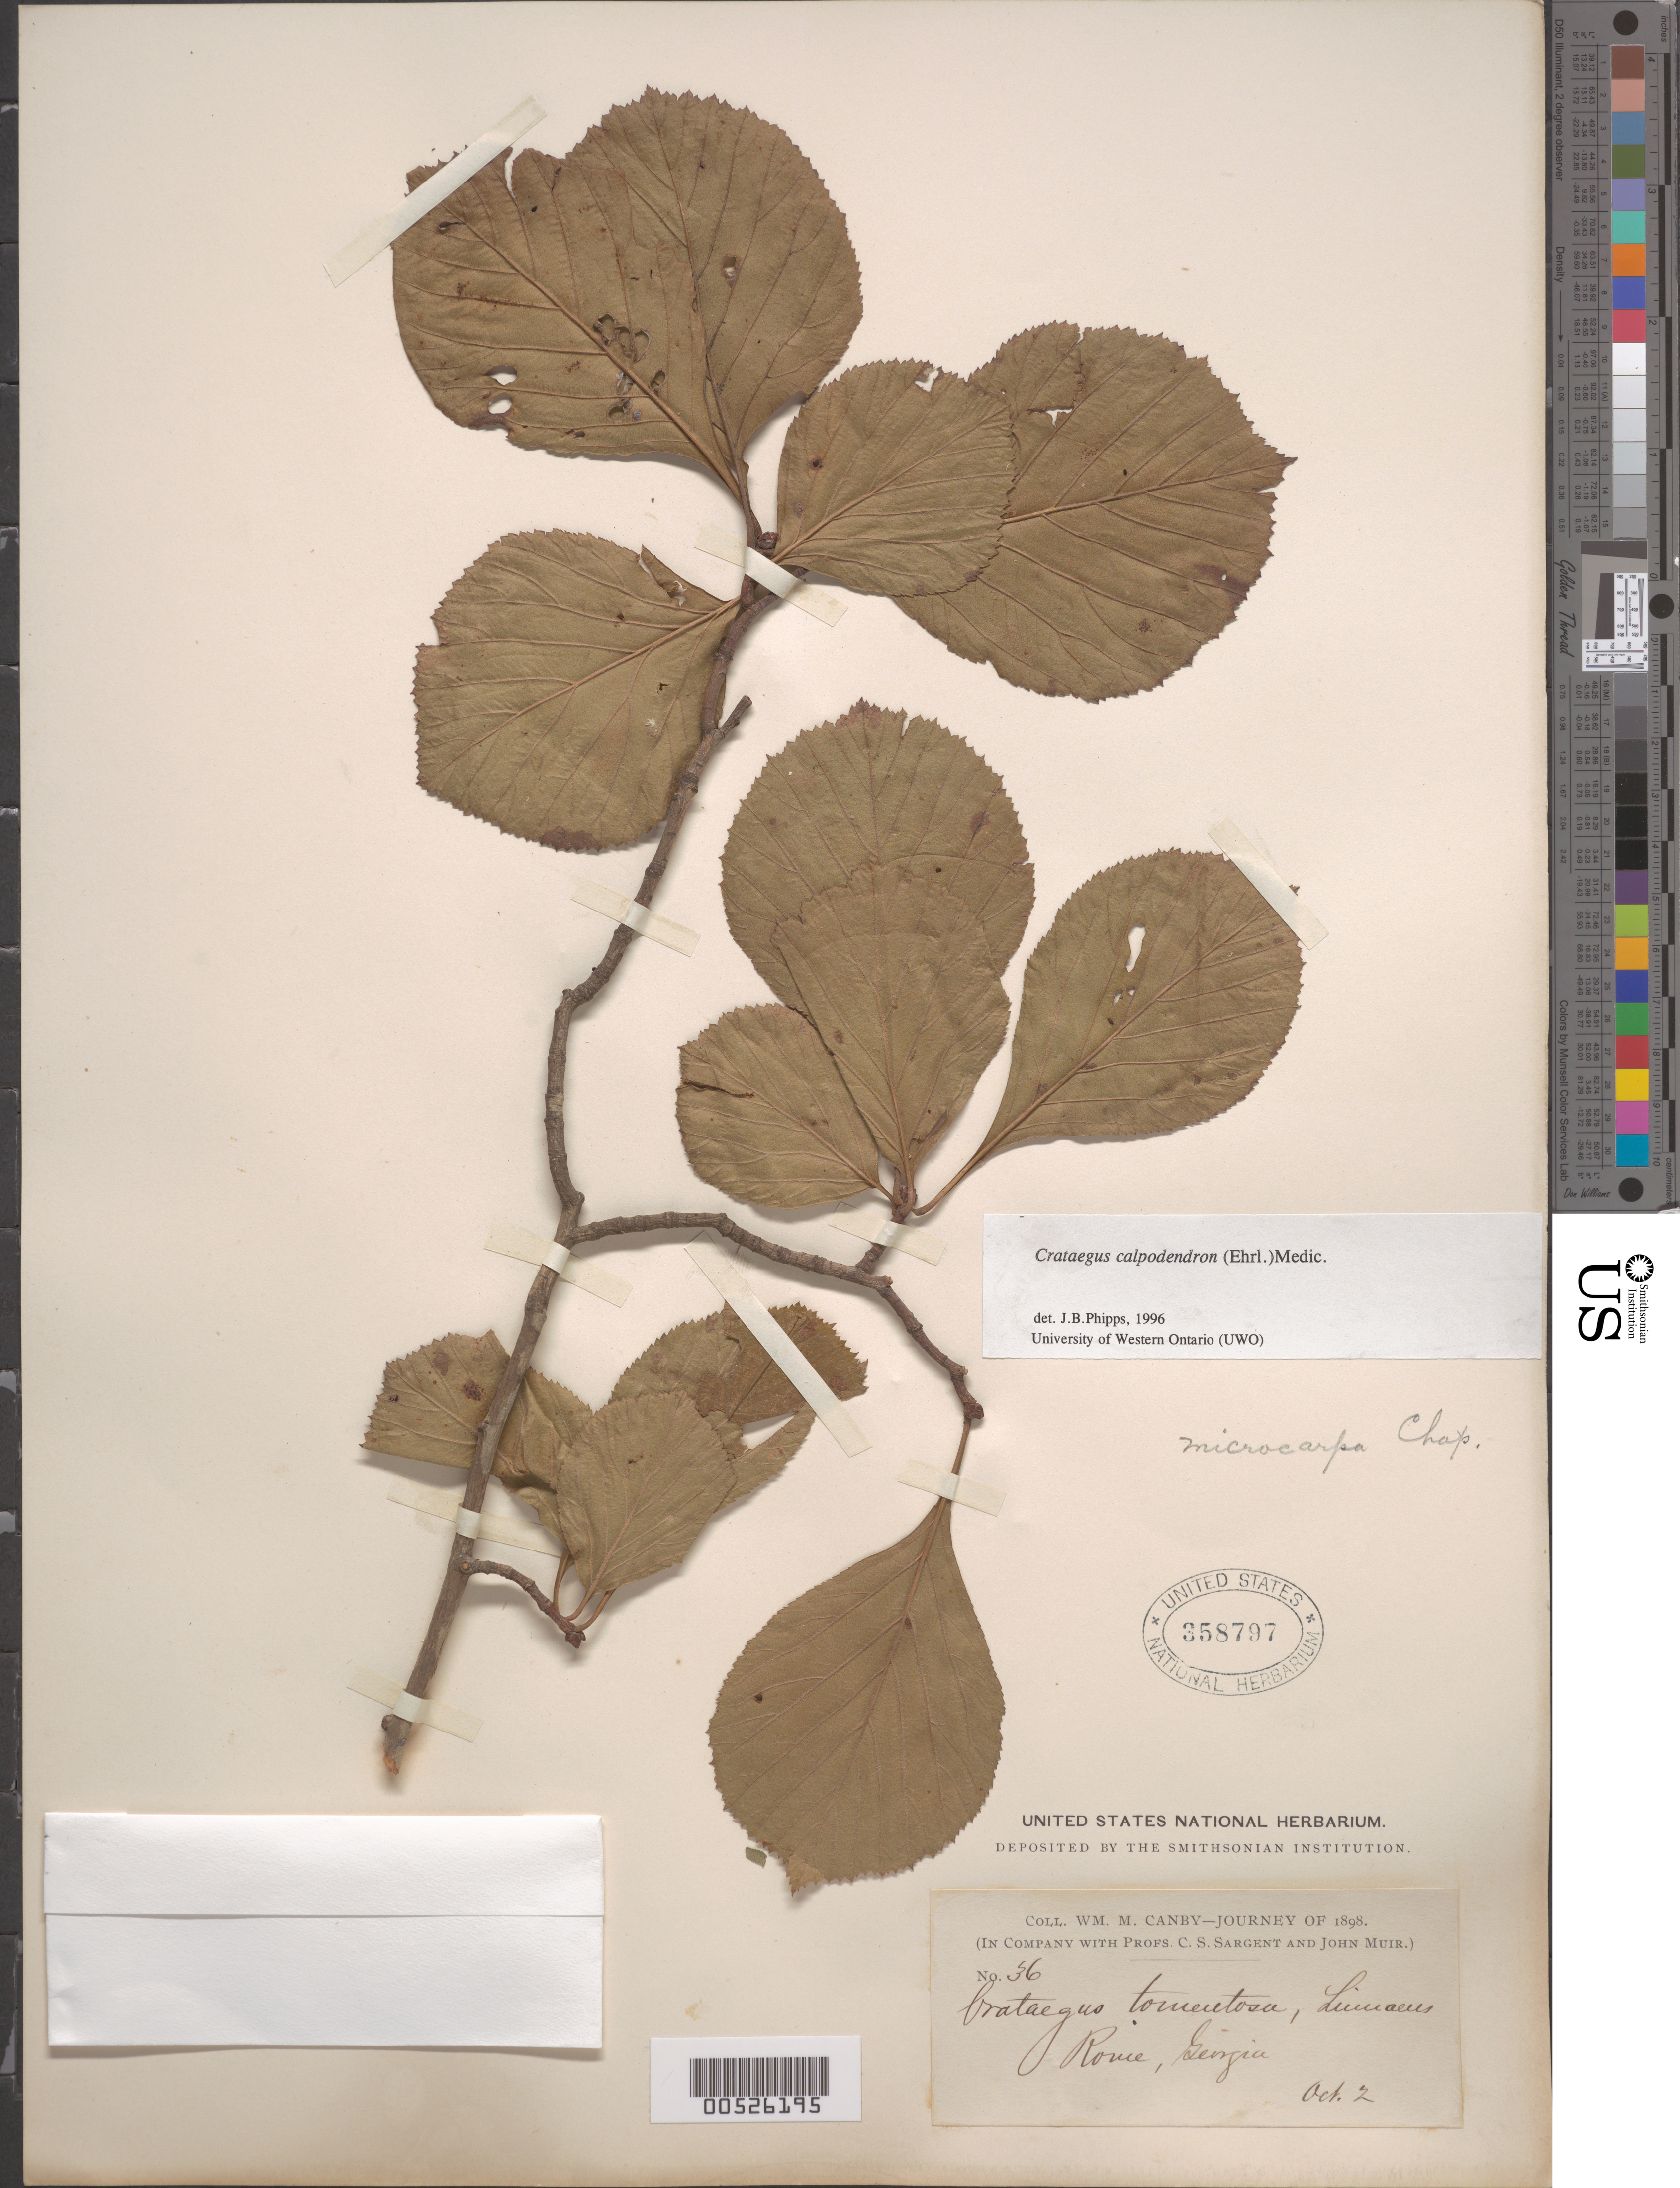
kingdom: Plantae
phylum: Tracheophyta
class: Magnoliopsida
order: Rosales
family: Rosaceae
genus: Crataegus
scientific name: Crataegus calpodendron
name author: (Ehrh.) Medik.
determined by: Phipps, James B., (UWO), University of Western Ontario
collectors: W. M. Canby, C. S. Sargent & J. Muir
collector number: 36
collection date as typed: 02 Oct 1898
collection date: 1898-10-02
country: United States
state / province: Georgia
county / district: Floyd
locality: Rome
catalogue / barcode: US 358797